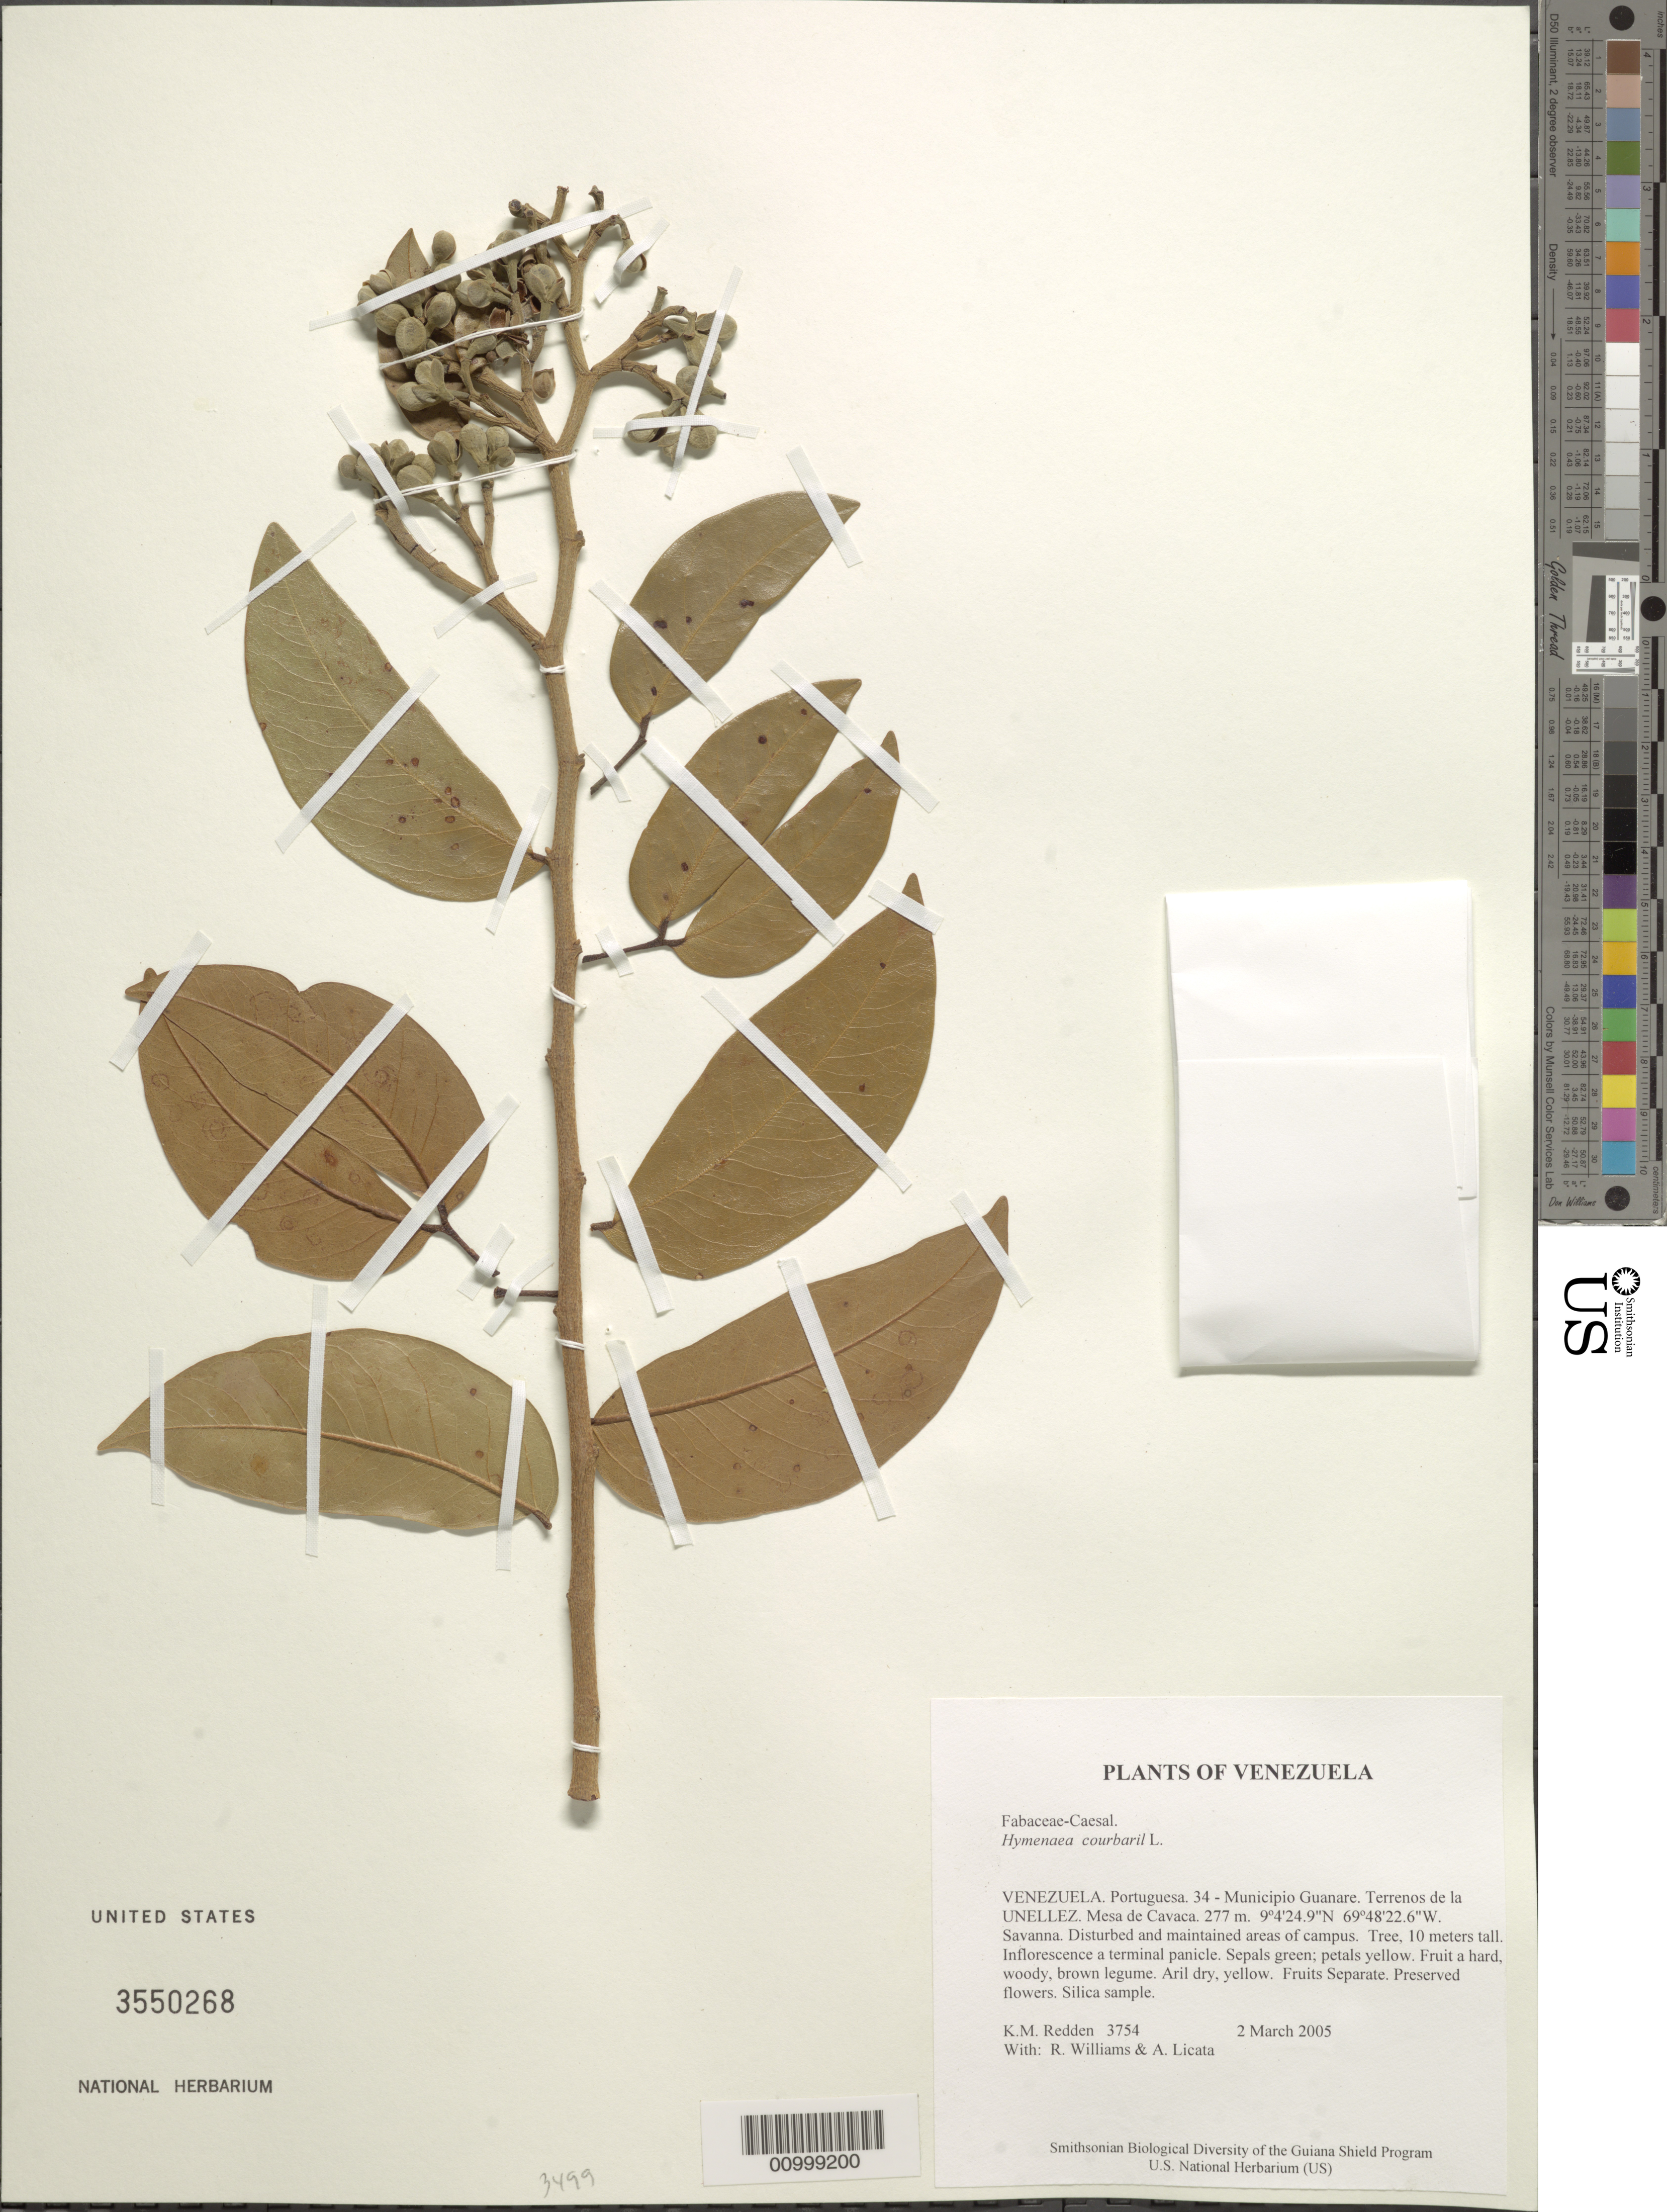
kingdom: Plantae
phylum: Tracheophyta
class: Magnoliopsida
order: Fabales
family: Fabaceae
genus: Hymenaea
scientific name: Hymenaea courbaril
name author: L.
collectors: K. M. Redden, R. Williams & A. Licata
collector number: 3754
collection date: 2005-03-02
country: Venezuela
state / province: Portuguesa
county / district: Guanare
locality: Terrenos de la UNELLEZ, Mesa de Cavaca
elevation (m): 277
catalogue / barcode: US 3550268